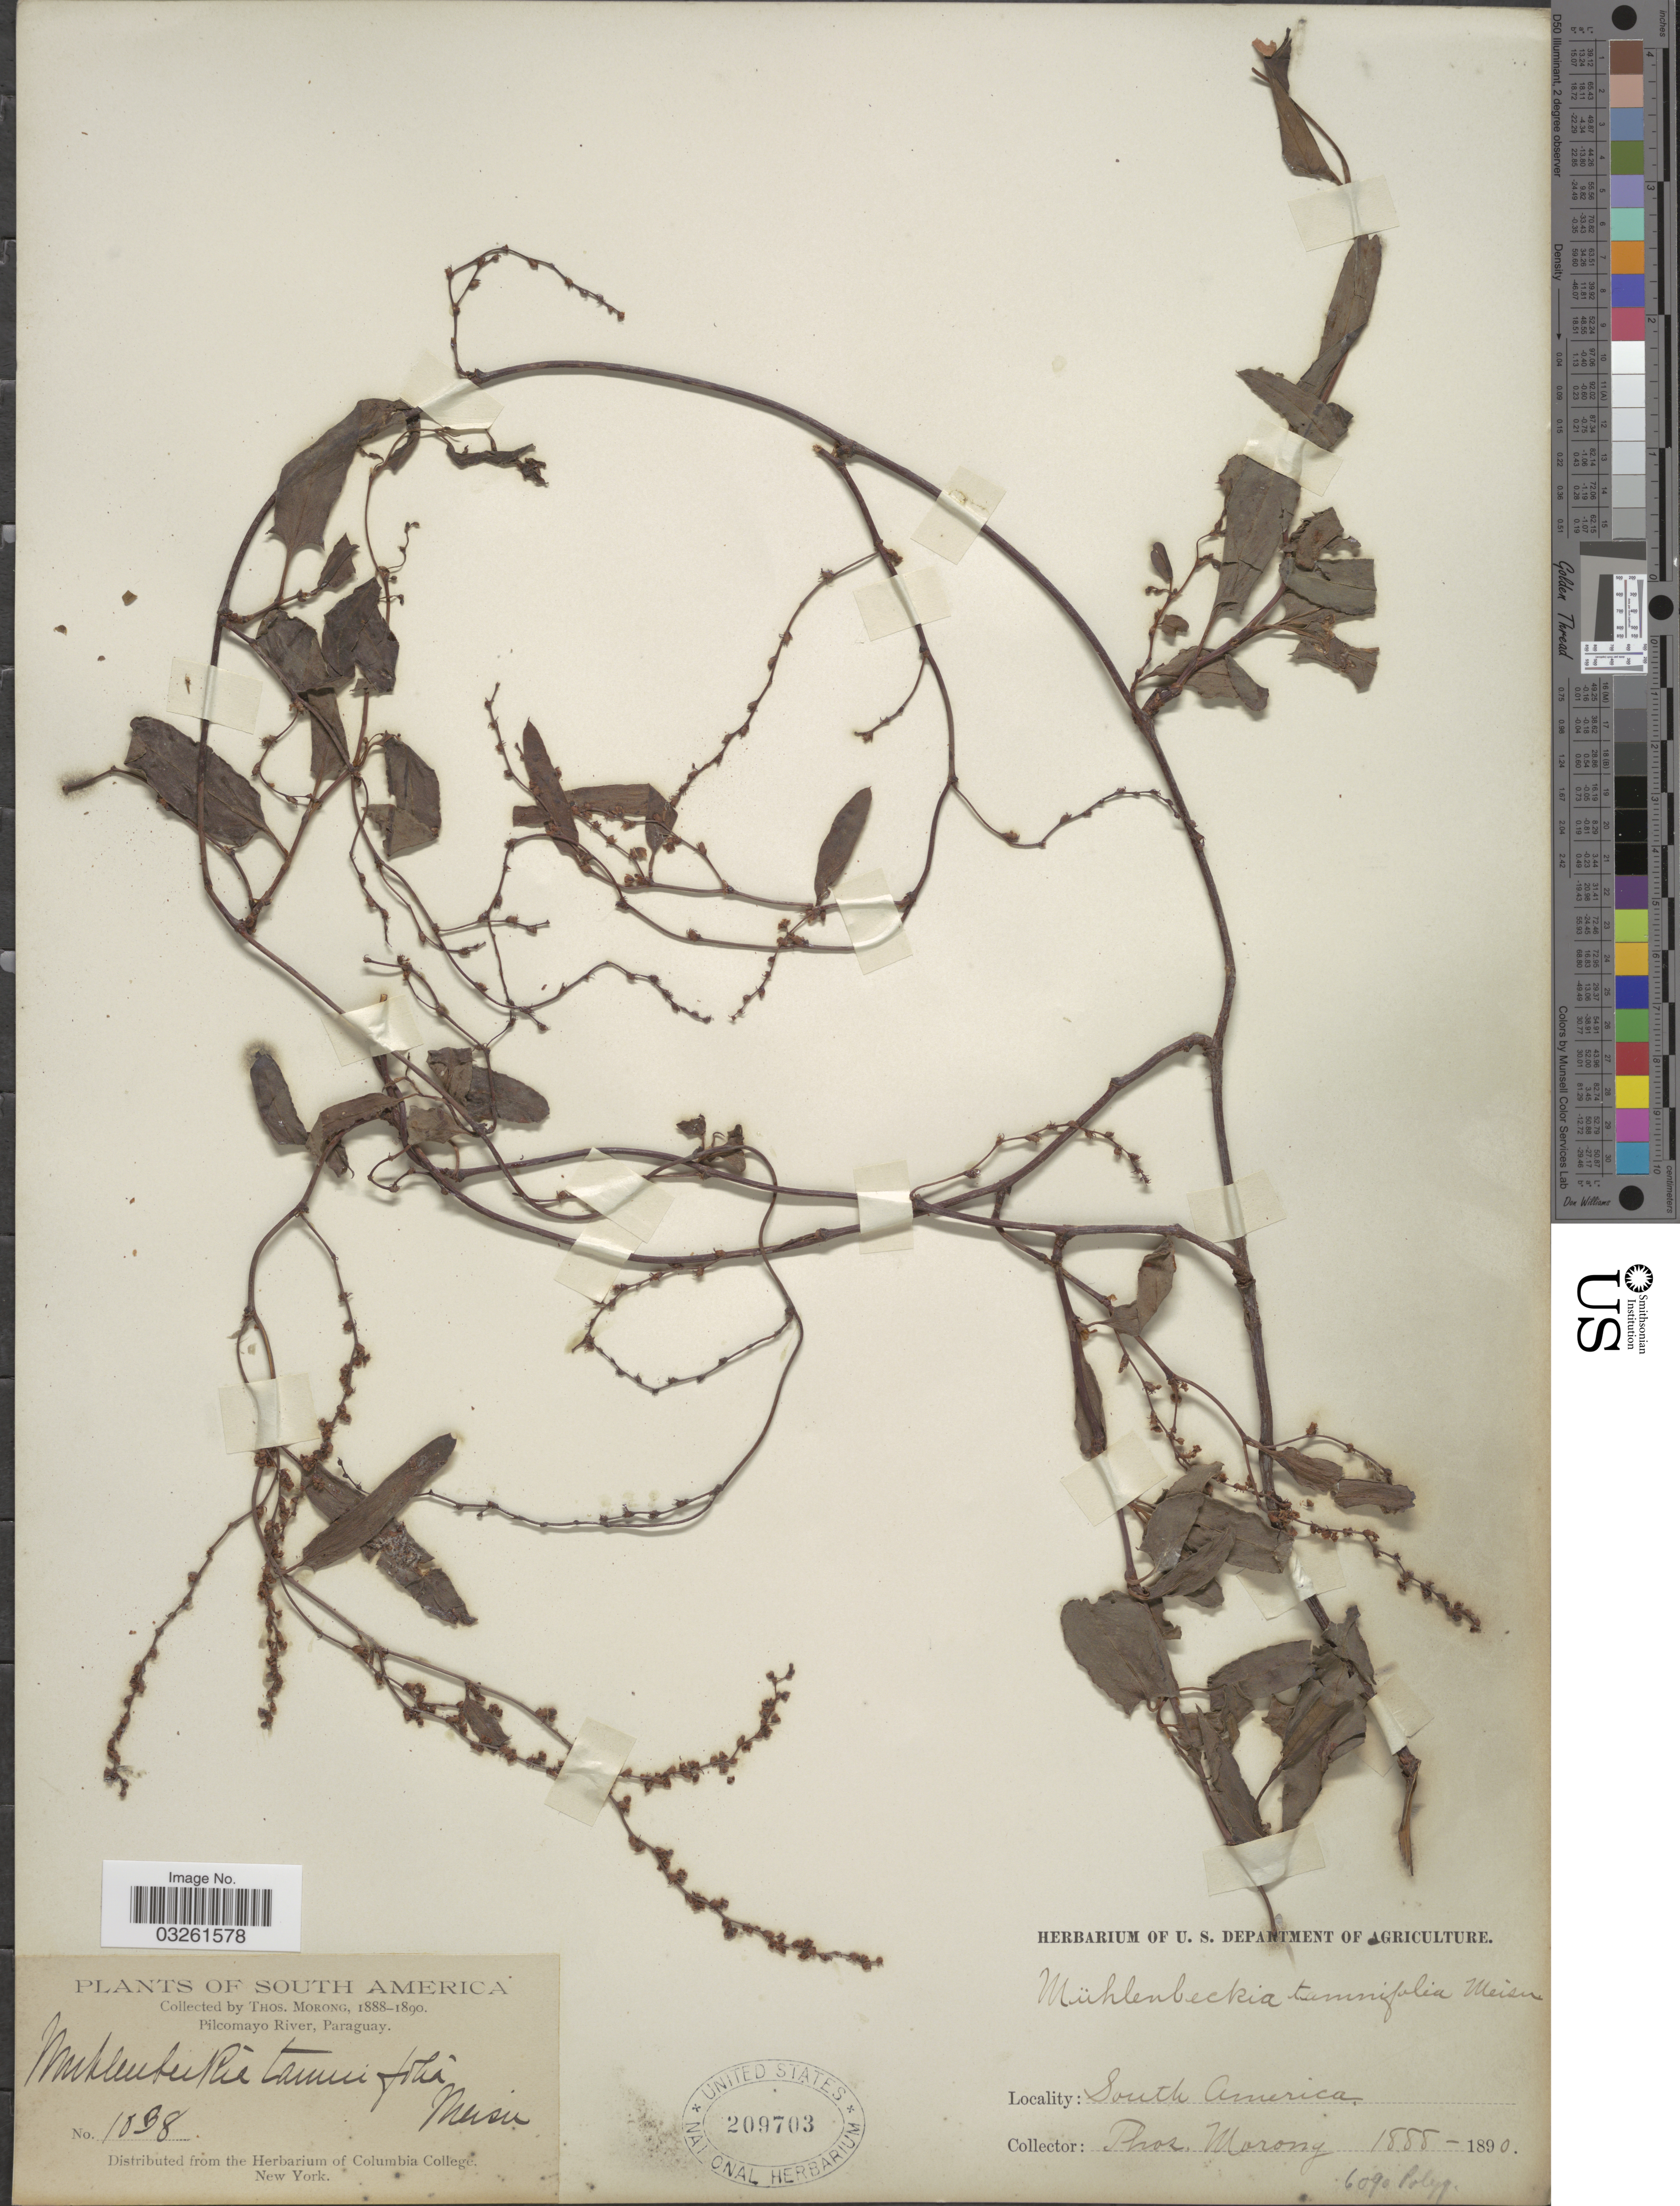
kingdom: Plantae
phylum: Tracheophyta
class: Magnoliopsida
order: Caryophyllales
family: Polygonaceae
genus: Muehlenbeckia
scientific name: Muehlenbeckia tamnifolia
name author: (Kunth) Meisn.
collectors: ex herb. T. Morong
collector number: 1038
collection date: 1888/1890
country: Paraguay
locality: Pilcomayo River.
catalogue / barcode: US 209703